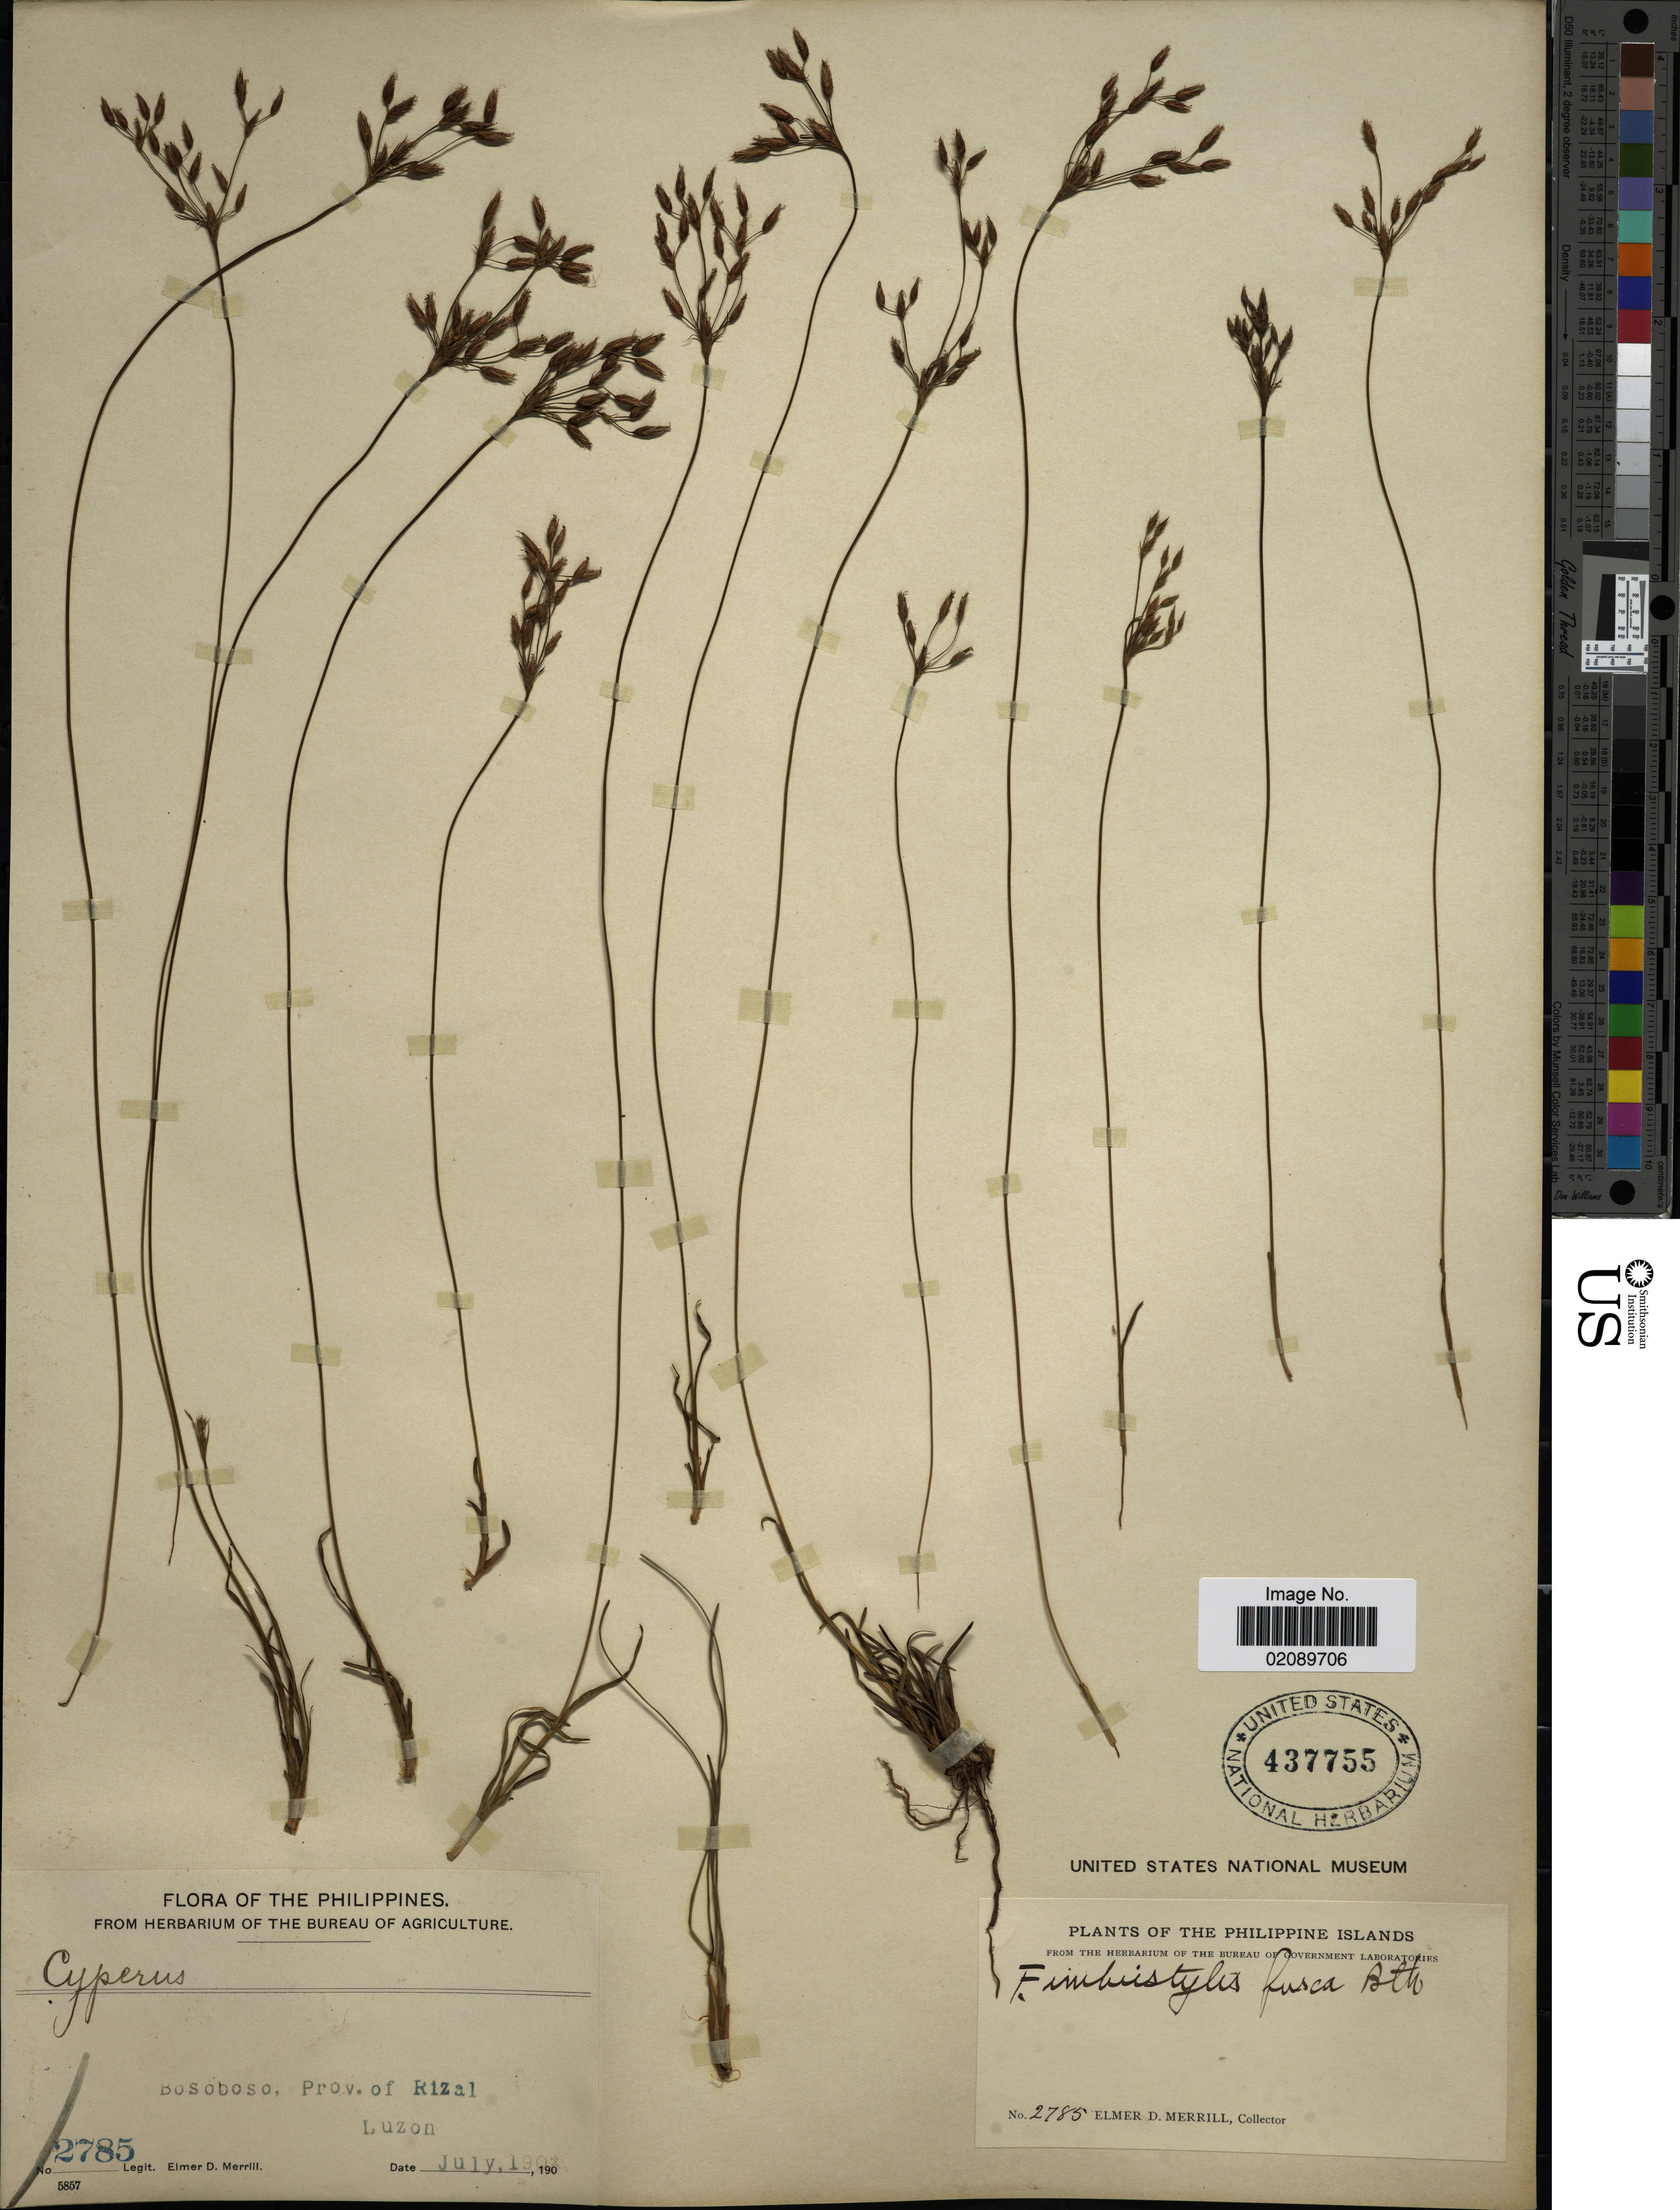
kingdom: Plantae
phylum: Tracheophyta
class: Liliopsida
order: Poales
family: Cyperaceae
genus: Fimbristylis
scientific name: Fimbristylis fusca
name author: (Nees) Benth. ex C.B. Clarke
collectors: E. D. Merrill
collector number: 2785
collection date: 1903-07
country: Philippines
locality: Philippine Islands, Bosoboso, Prov. of Rizal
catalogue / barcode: US 437755